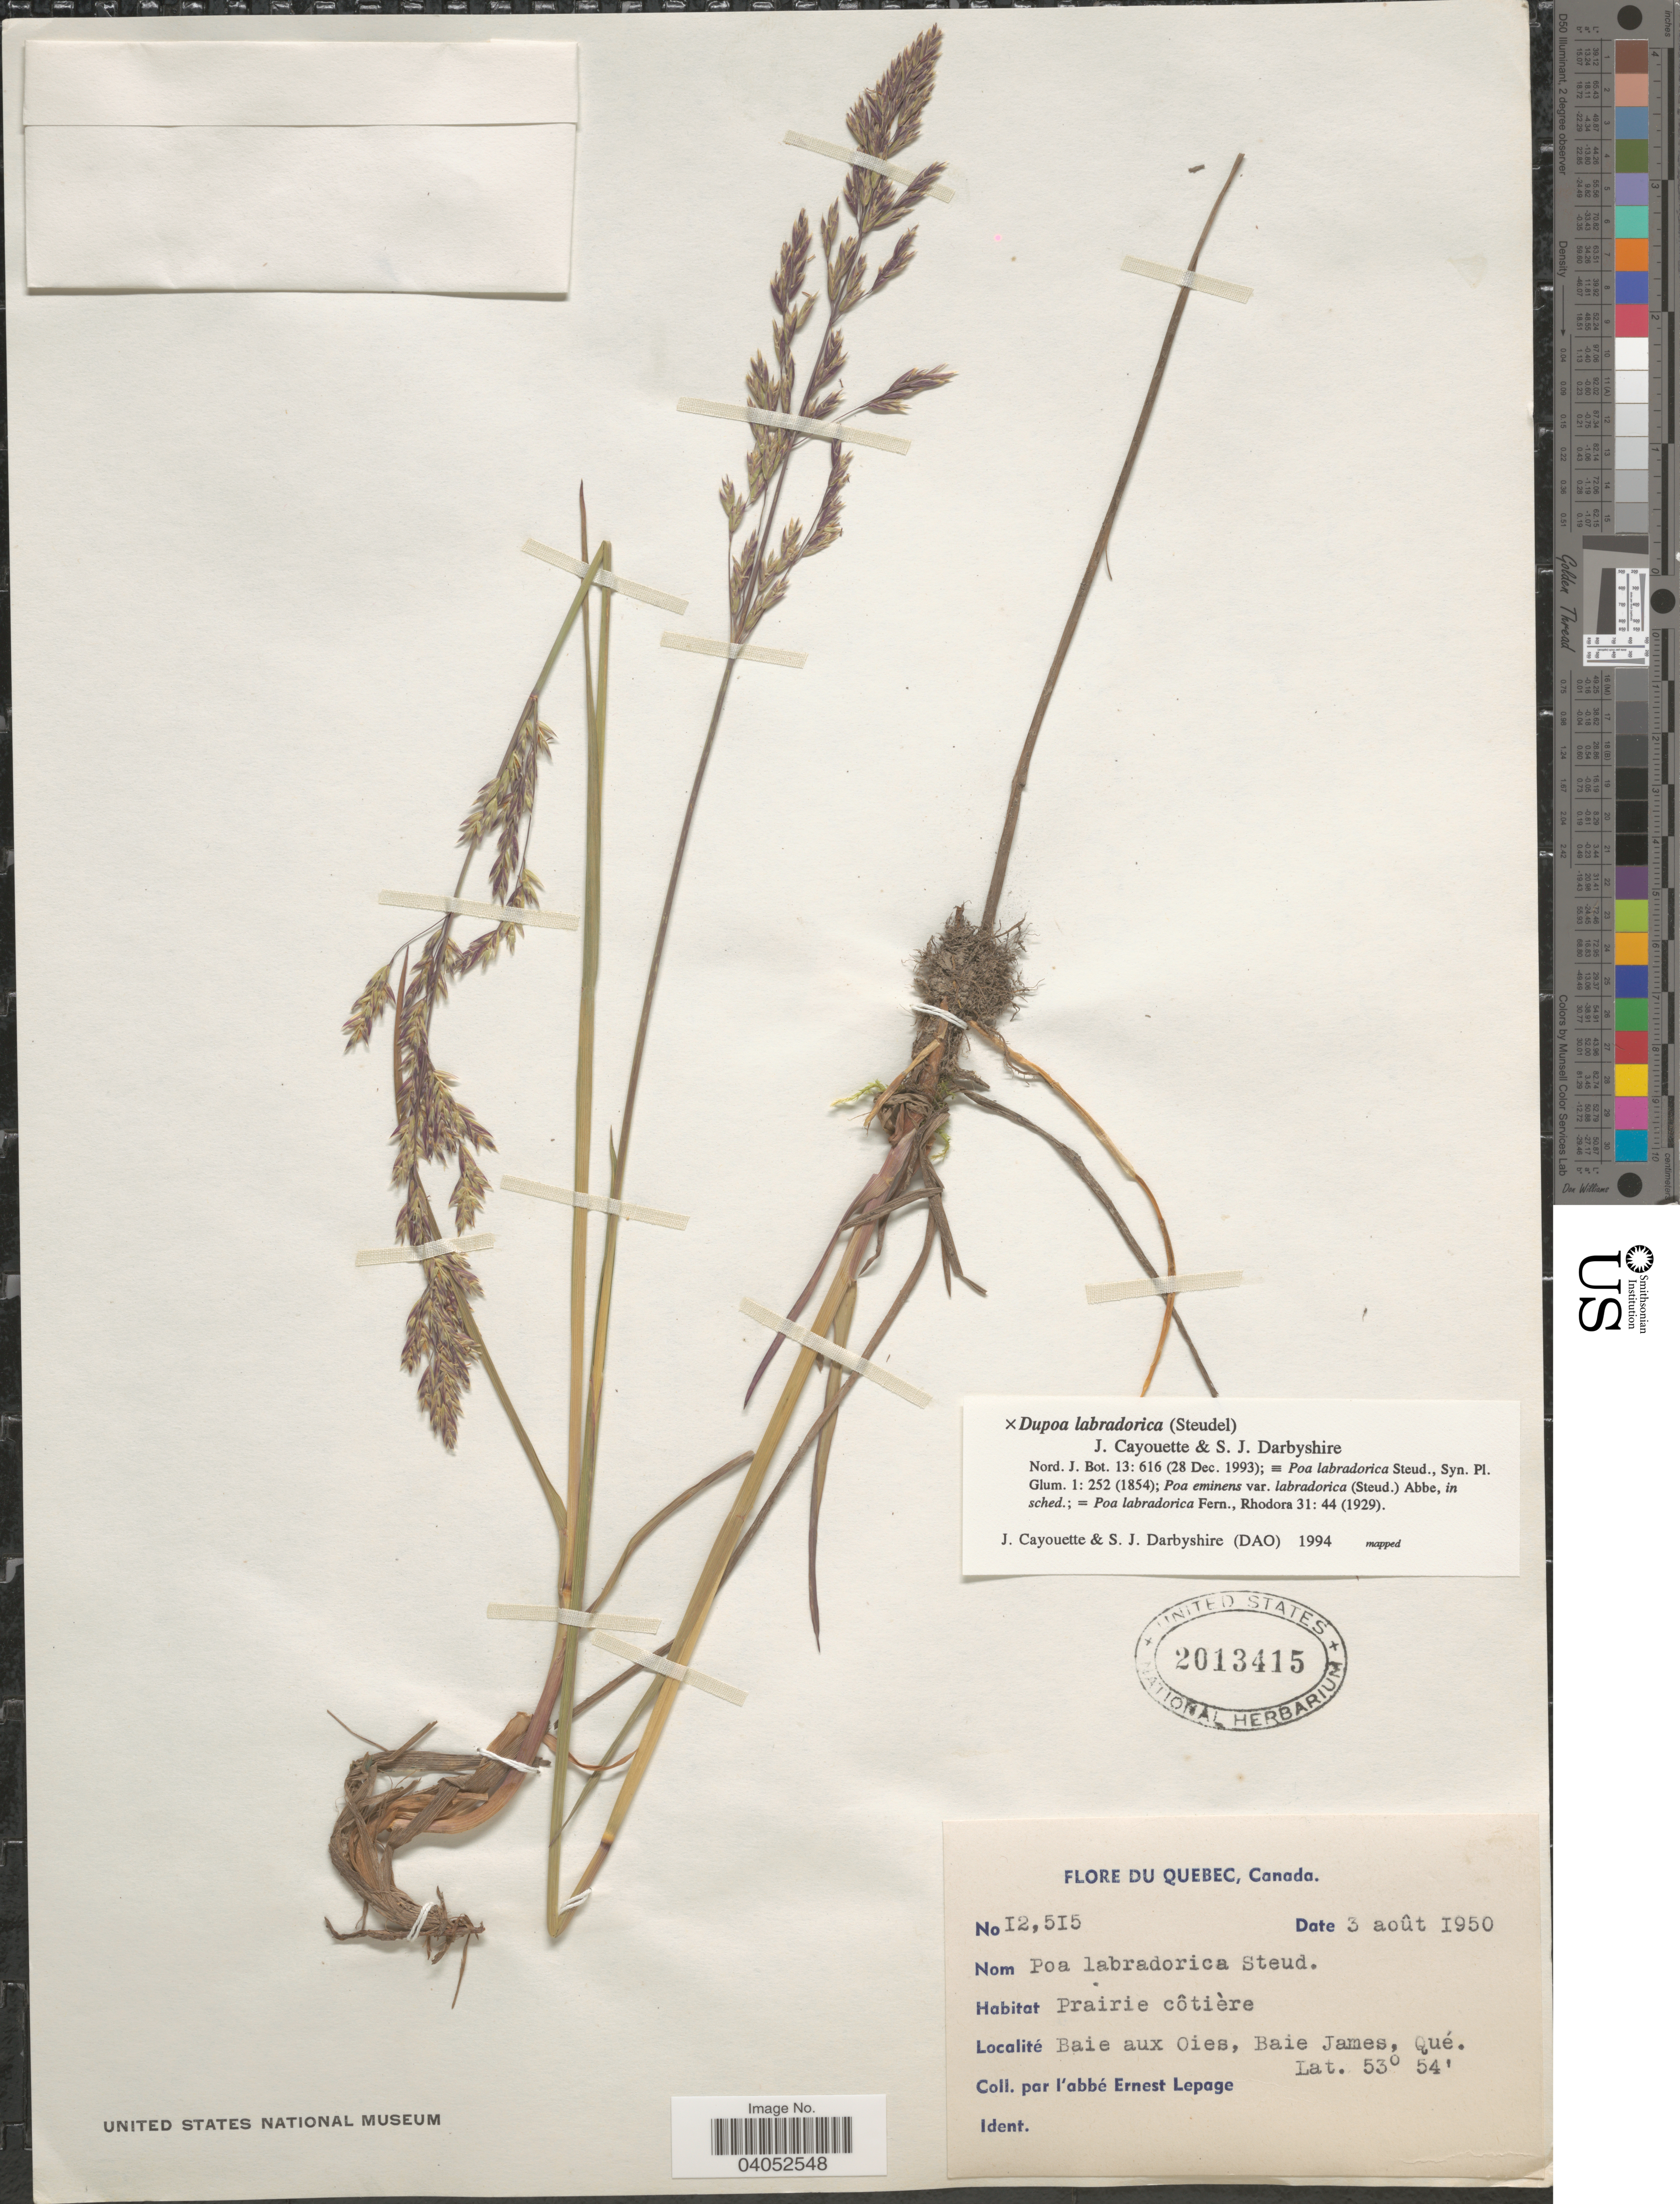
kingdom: Plantae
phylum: Tracheophyta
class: Liliopsida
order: Poales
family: Poaceae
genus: Dupontopoa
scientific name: Dupontopoa labradorica ined.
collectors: E. Lepage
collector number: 12515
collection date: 1950-08-03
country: Canada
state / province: Quebec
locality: Prairie côtière. Baie aux Oies, Baie James.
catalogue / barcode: US 2013415